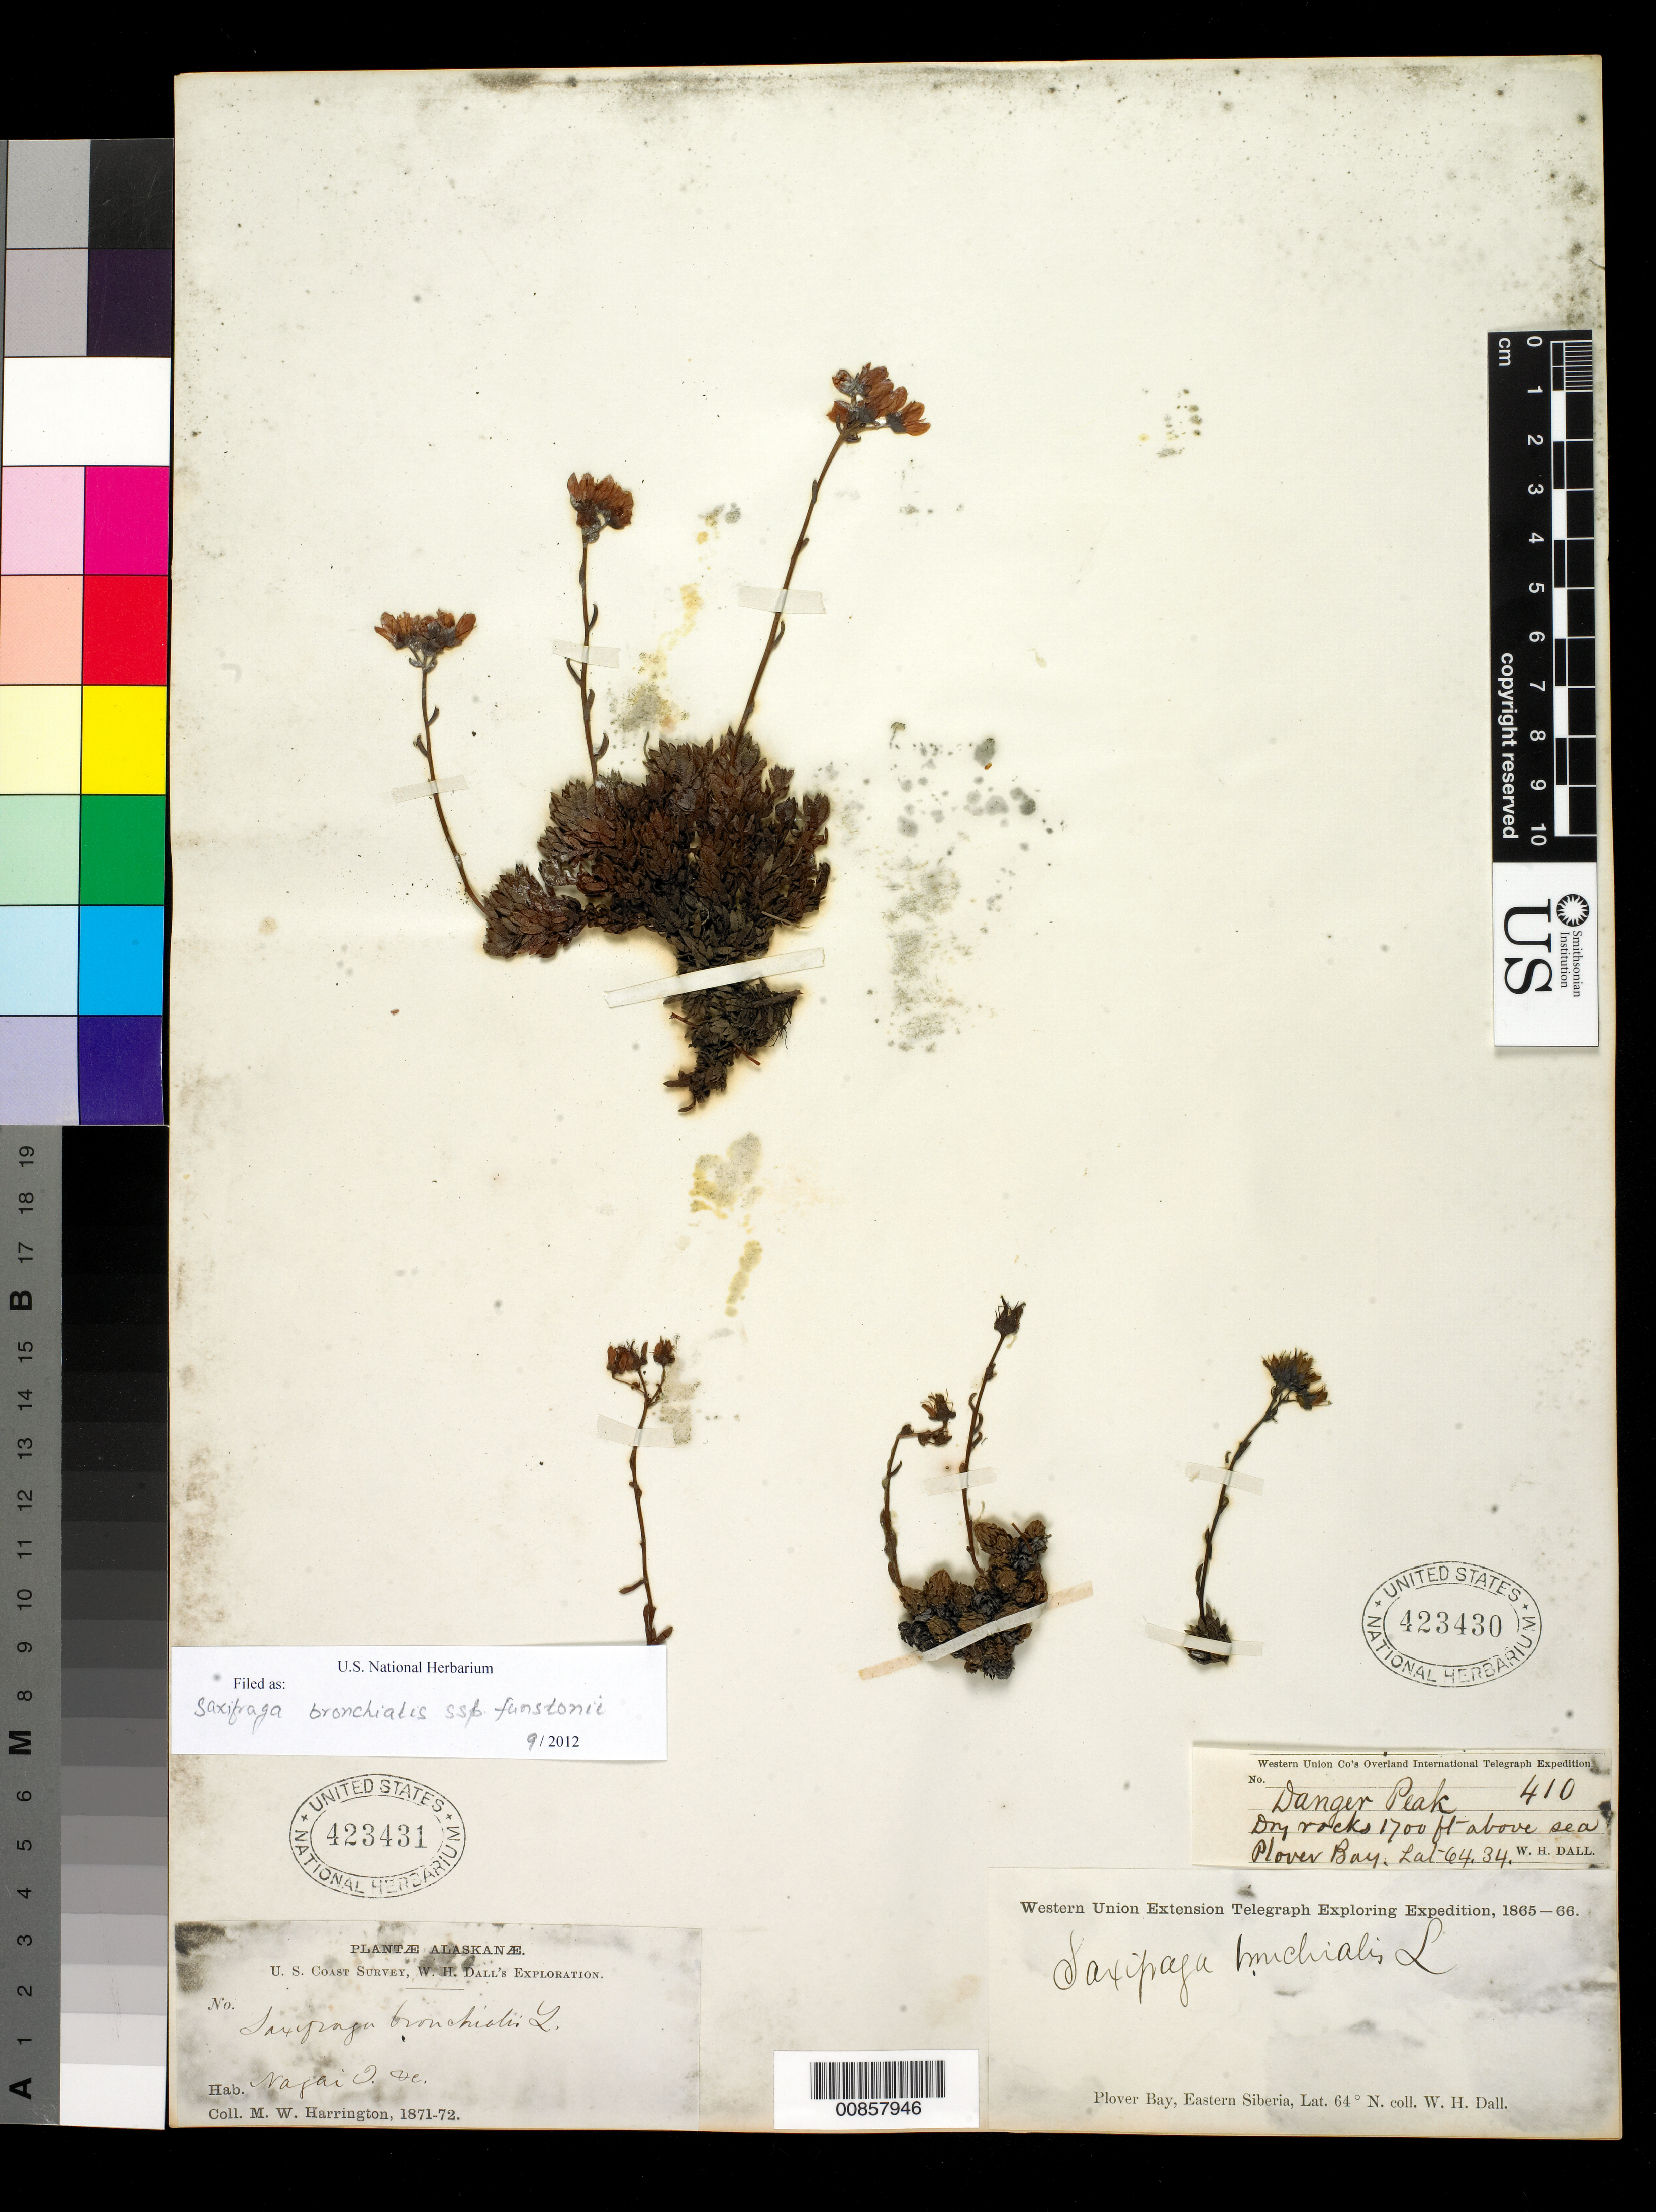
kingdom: Plantae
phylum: Tracheophyta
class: Magnoliopsida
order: Saxifragales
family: Saxifragaceae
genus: Saxifraga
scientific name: Saxifraga bronchialis subsp. funstonii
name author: (Small) Hultén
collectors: M. W. Harrington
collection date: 1871/1872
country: United States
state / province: Alaska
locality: Nagai Island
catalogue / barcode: US 423431